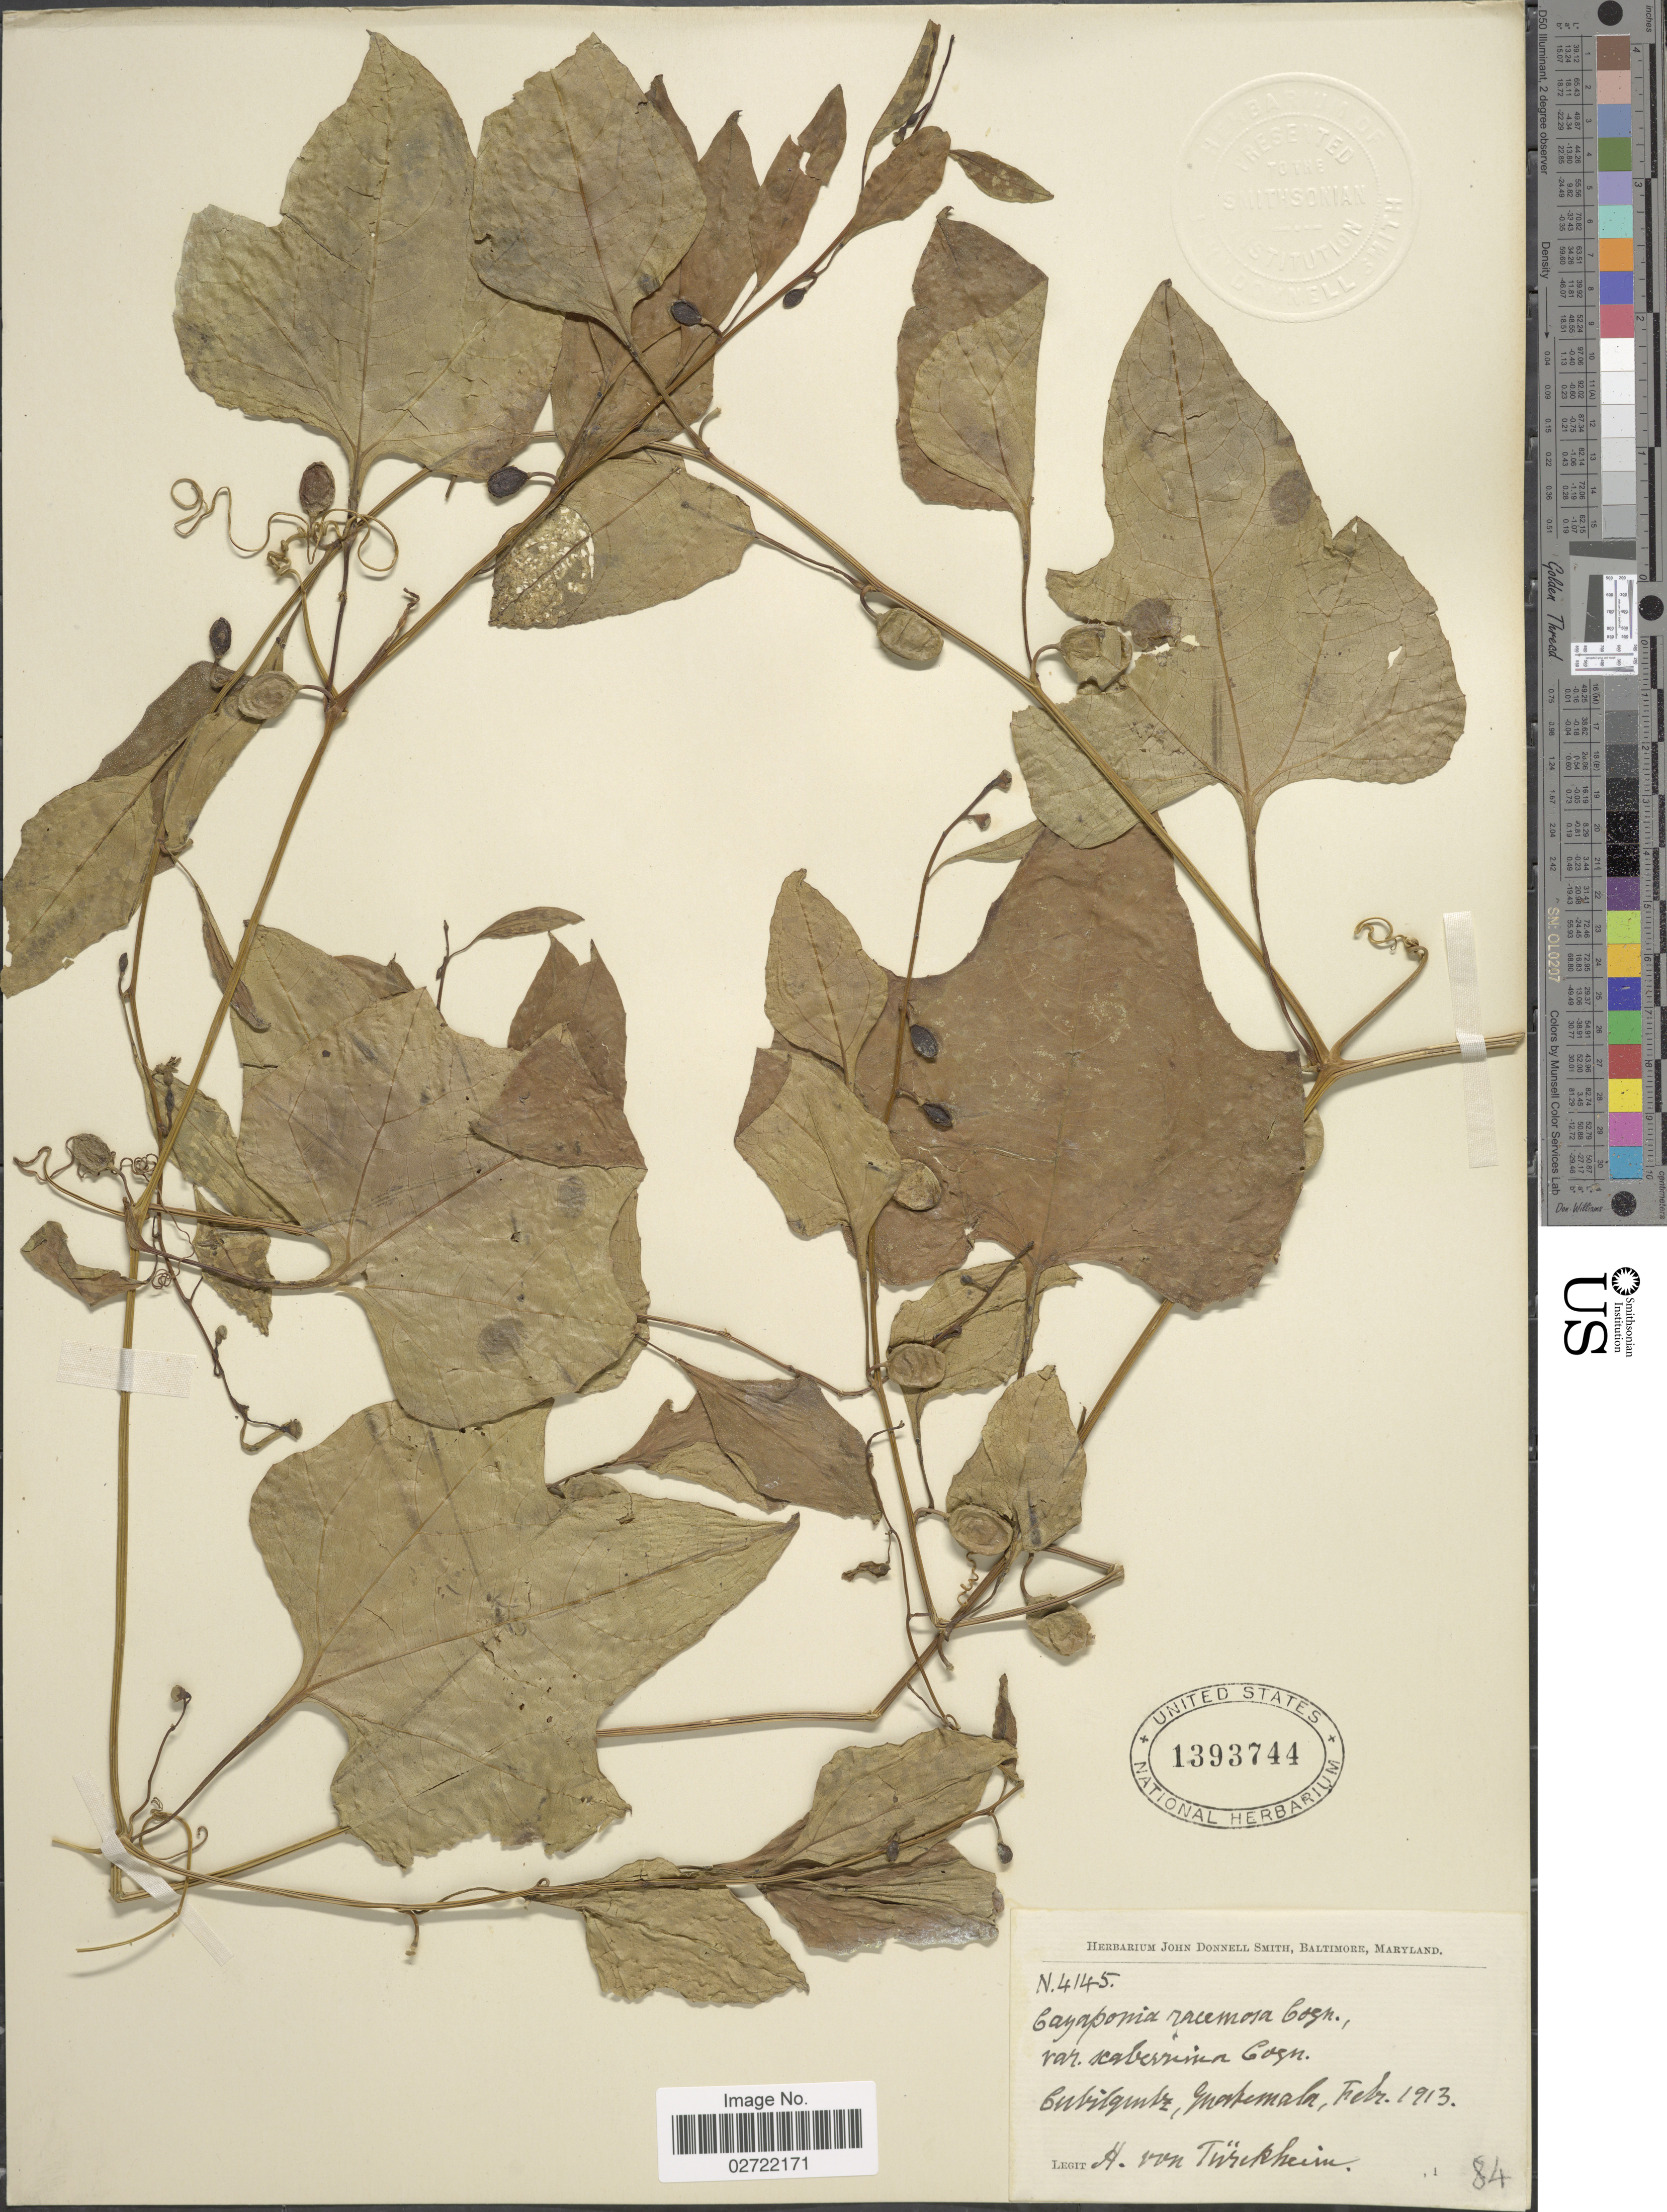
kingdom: Plantae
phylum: Tracheophyta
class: Magnoliopsida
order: Cucurbitales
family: Cucurbitaceae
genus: Cayaponia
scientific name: Cayaponia racemosa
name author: (Mill.) Cogn.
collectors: H. von Türckheim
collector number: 4145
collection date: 1913-02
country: Guatemala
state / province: Alta Verapaz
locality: Cubilquitz.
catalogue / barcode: US 1393744